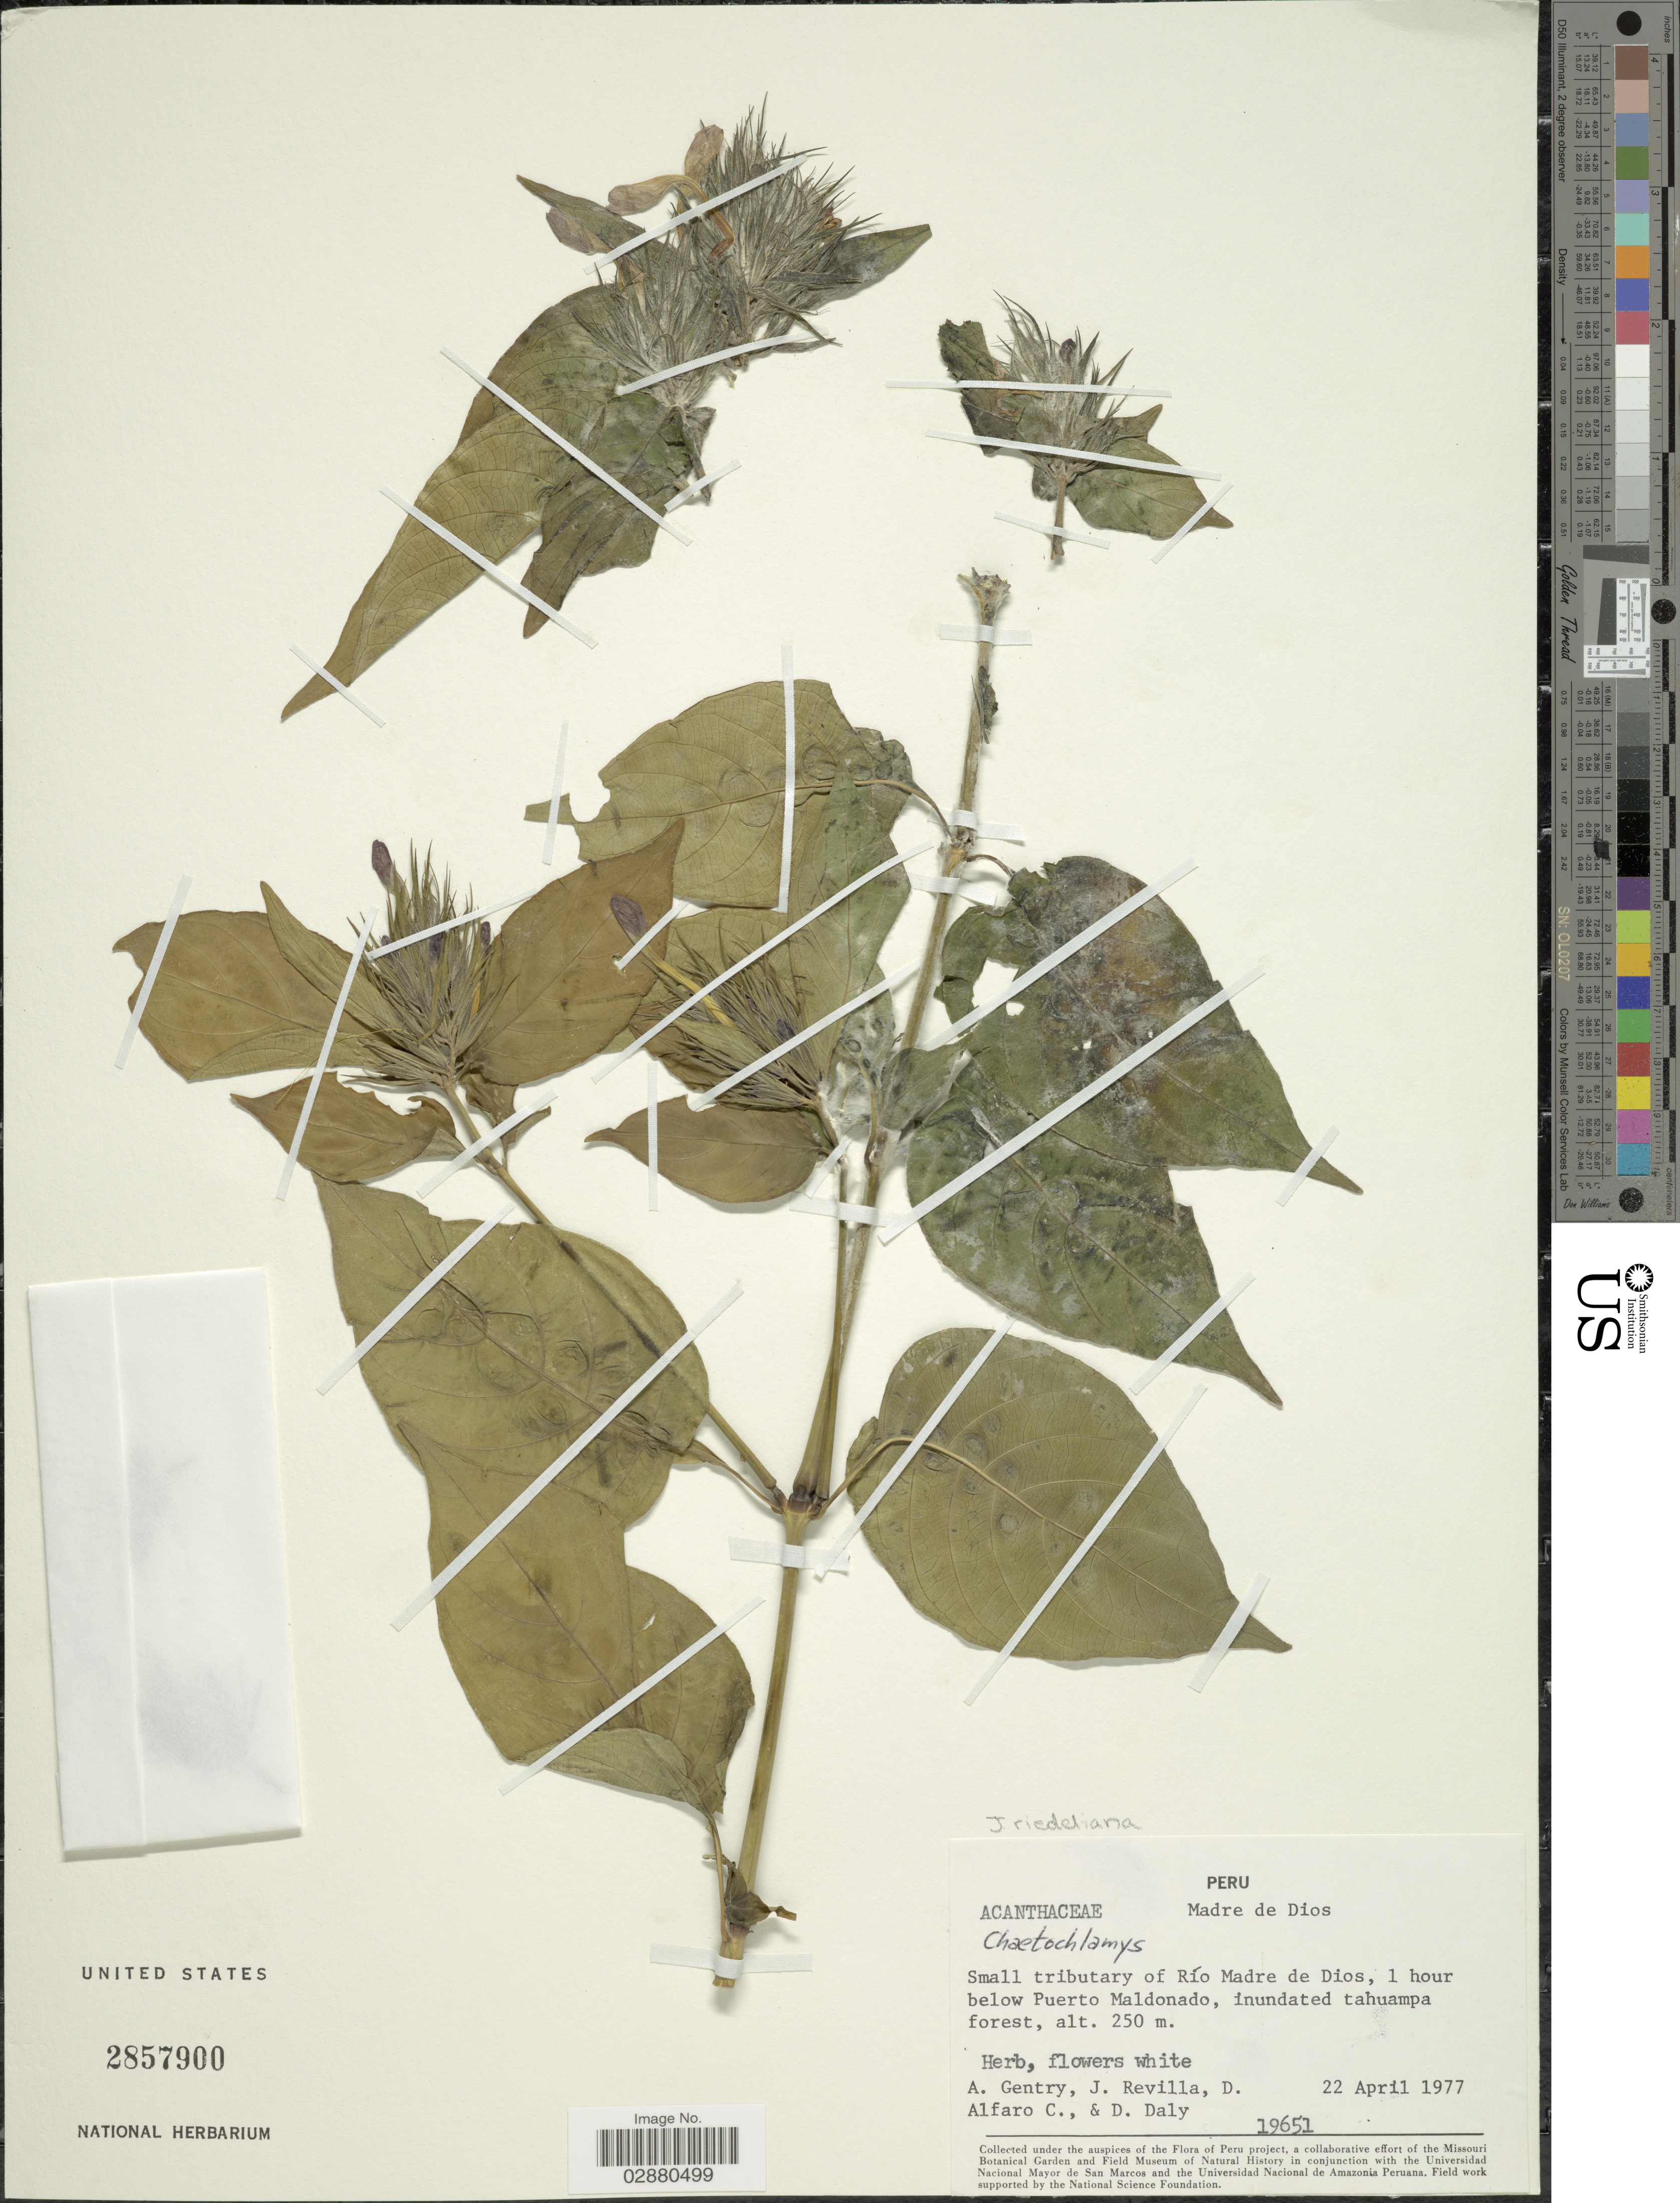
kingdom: Plantae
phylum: Tracheophyta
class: Magnoliopsida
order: Lamiales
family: Acanthaceae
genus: Justicia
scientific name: Justicia riedeliana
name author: (Nees) V.A.W. Graham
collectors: A. H. Gentry, J. Revilla, D. Alfaro Castaneda & D. C. Daly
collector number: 19651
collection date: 1977-04-22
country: Peru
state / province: Madre de Dios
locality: Small tributary of Río Madre de Dios, 1 hour below Puerto Maldonado.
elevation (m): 250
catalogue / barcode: US 2857900